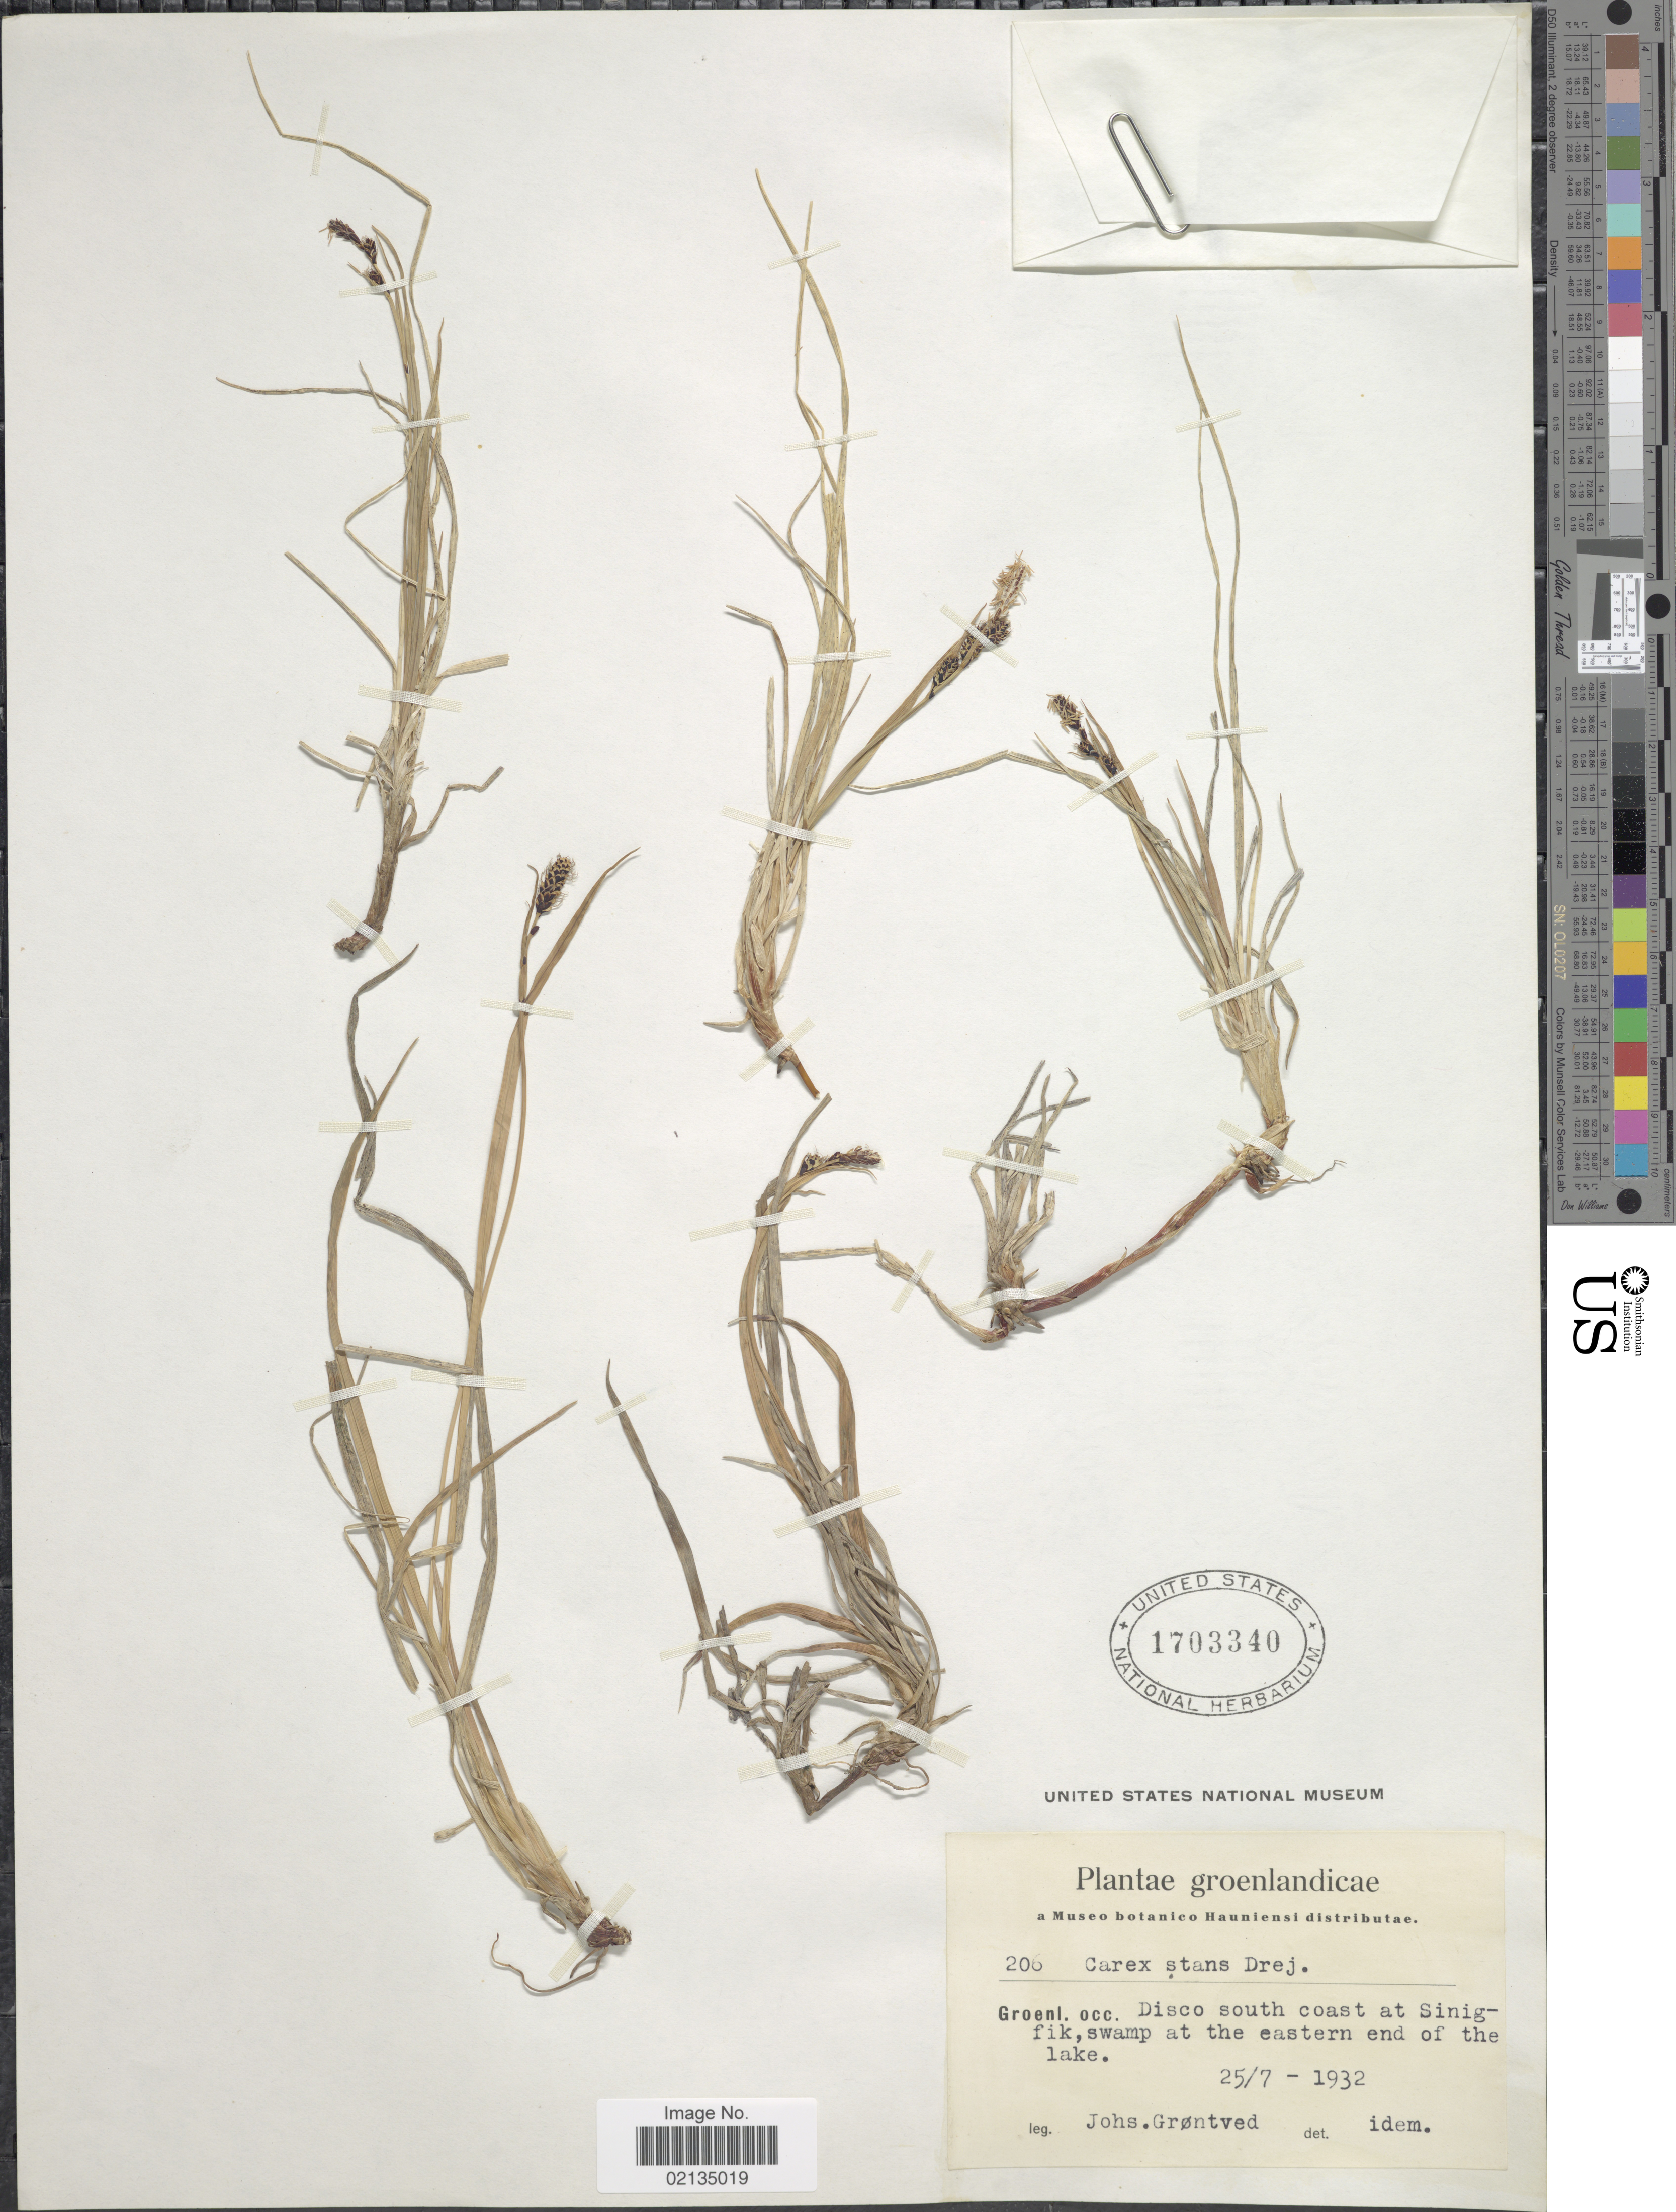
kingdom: Plantae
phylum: Tracheophyta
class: Liliopsida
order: Poales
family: Cyperaceae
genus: Carex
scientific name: Carex aquatilis var. minor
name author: Boott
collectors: J. Grøntved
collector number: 206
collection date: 1932-07-25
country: Greenland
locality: Groenlandicae, Groenl. occ. Disco south coast at Sinigfik, swamp at the eatern end of the lake.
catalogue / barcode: US 1703340